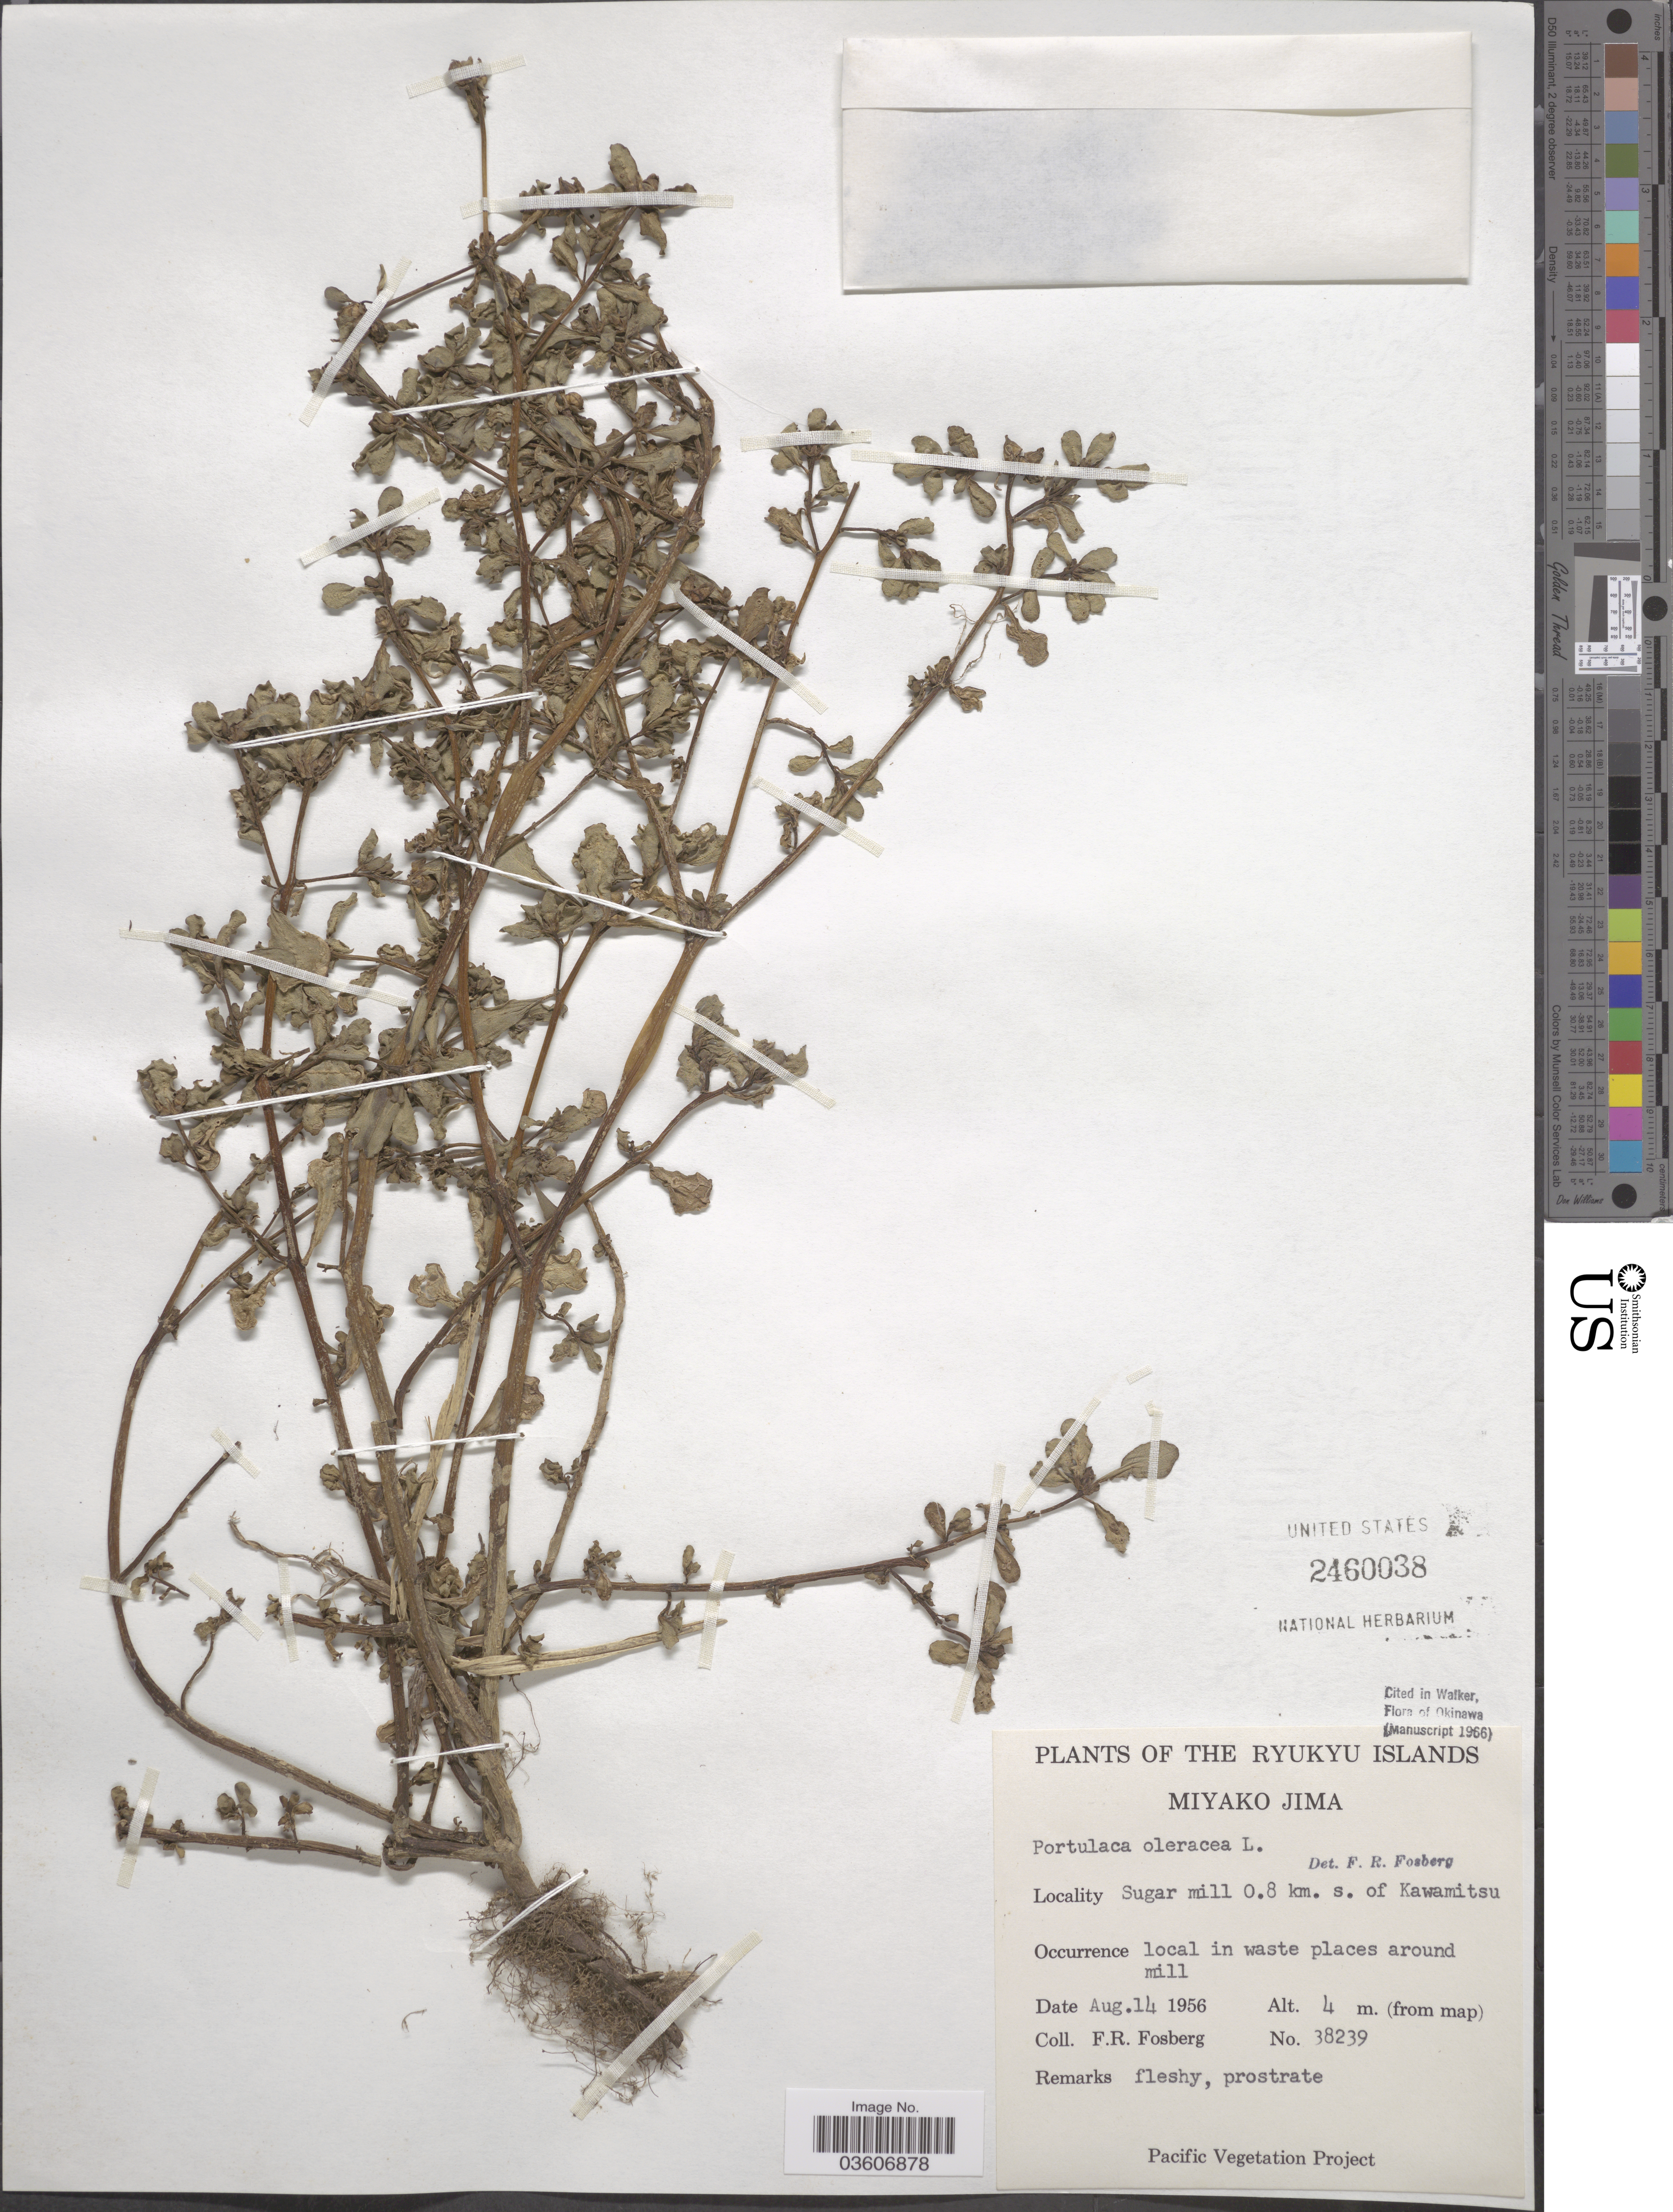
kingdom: Plantae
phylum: Tracheophyta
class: Magnoliopsida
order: Caryophyllales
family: Portulacaceae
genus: Portulaca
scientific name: Portulaca oleracea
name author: L.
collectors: F. R. Fosberg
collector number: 38239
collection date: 1956-08-14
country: Japan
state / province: Okinawa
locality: The Ryukyu Islands, Miyako Jima. Sugar mill 0.8 km. s. of Kawamitsu.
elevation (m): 4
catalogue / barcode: US 2460038